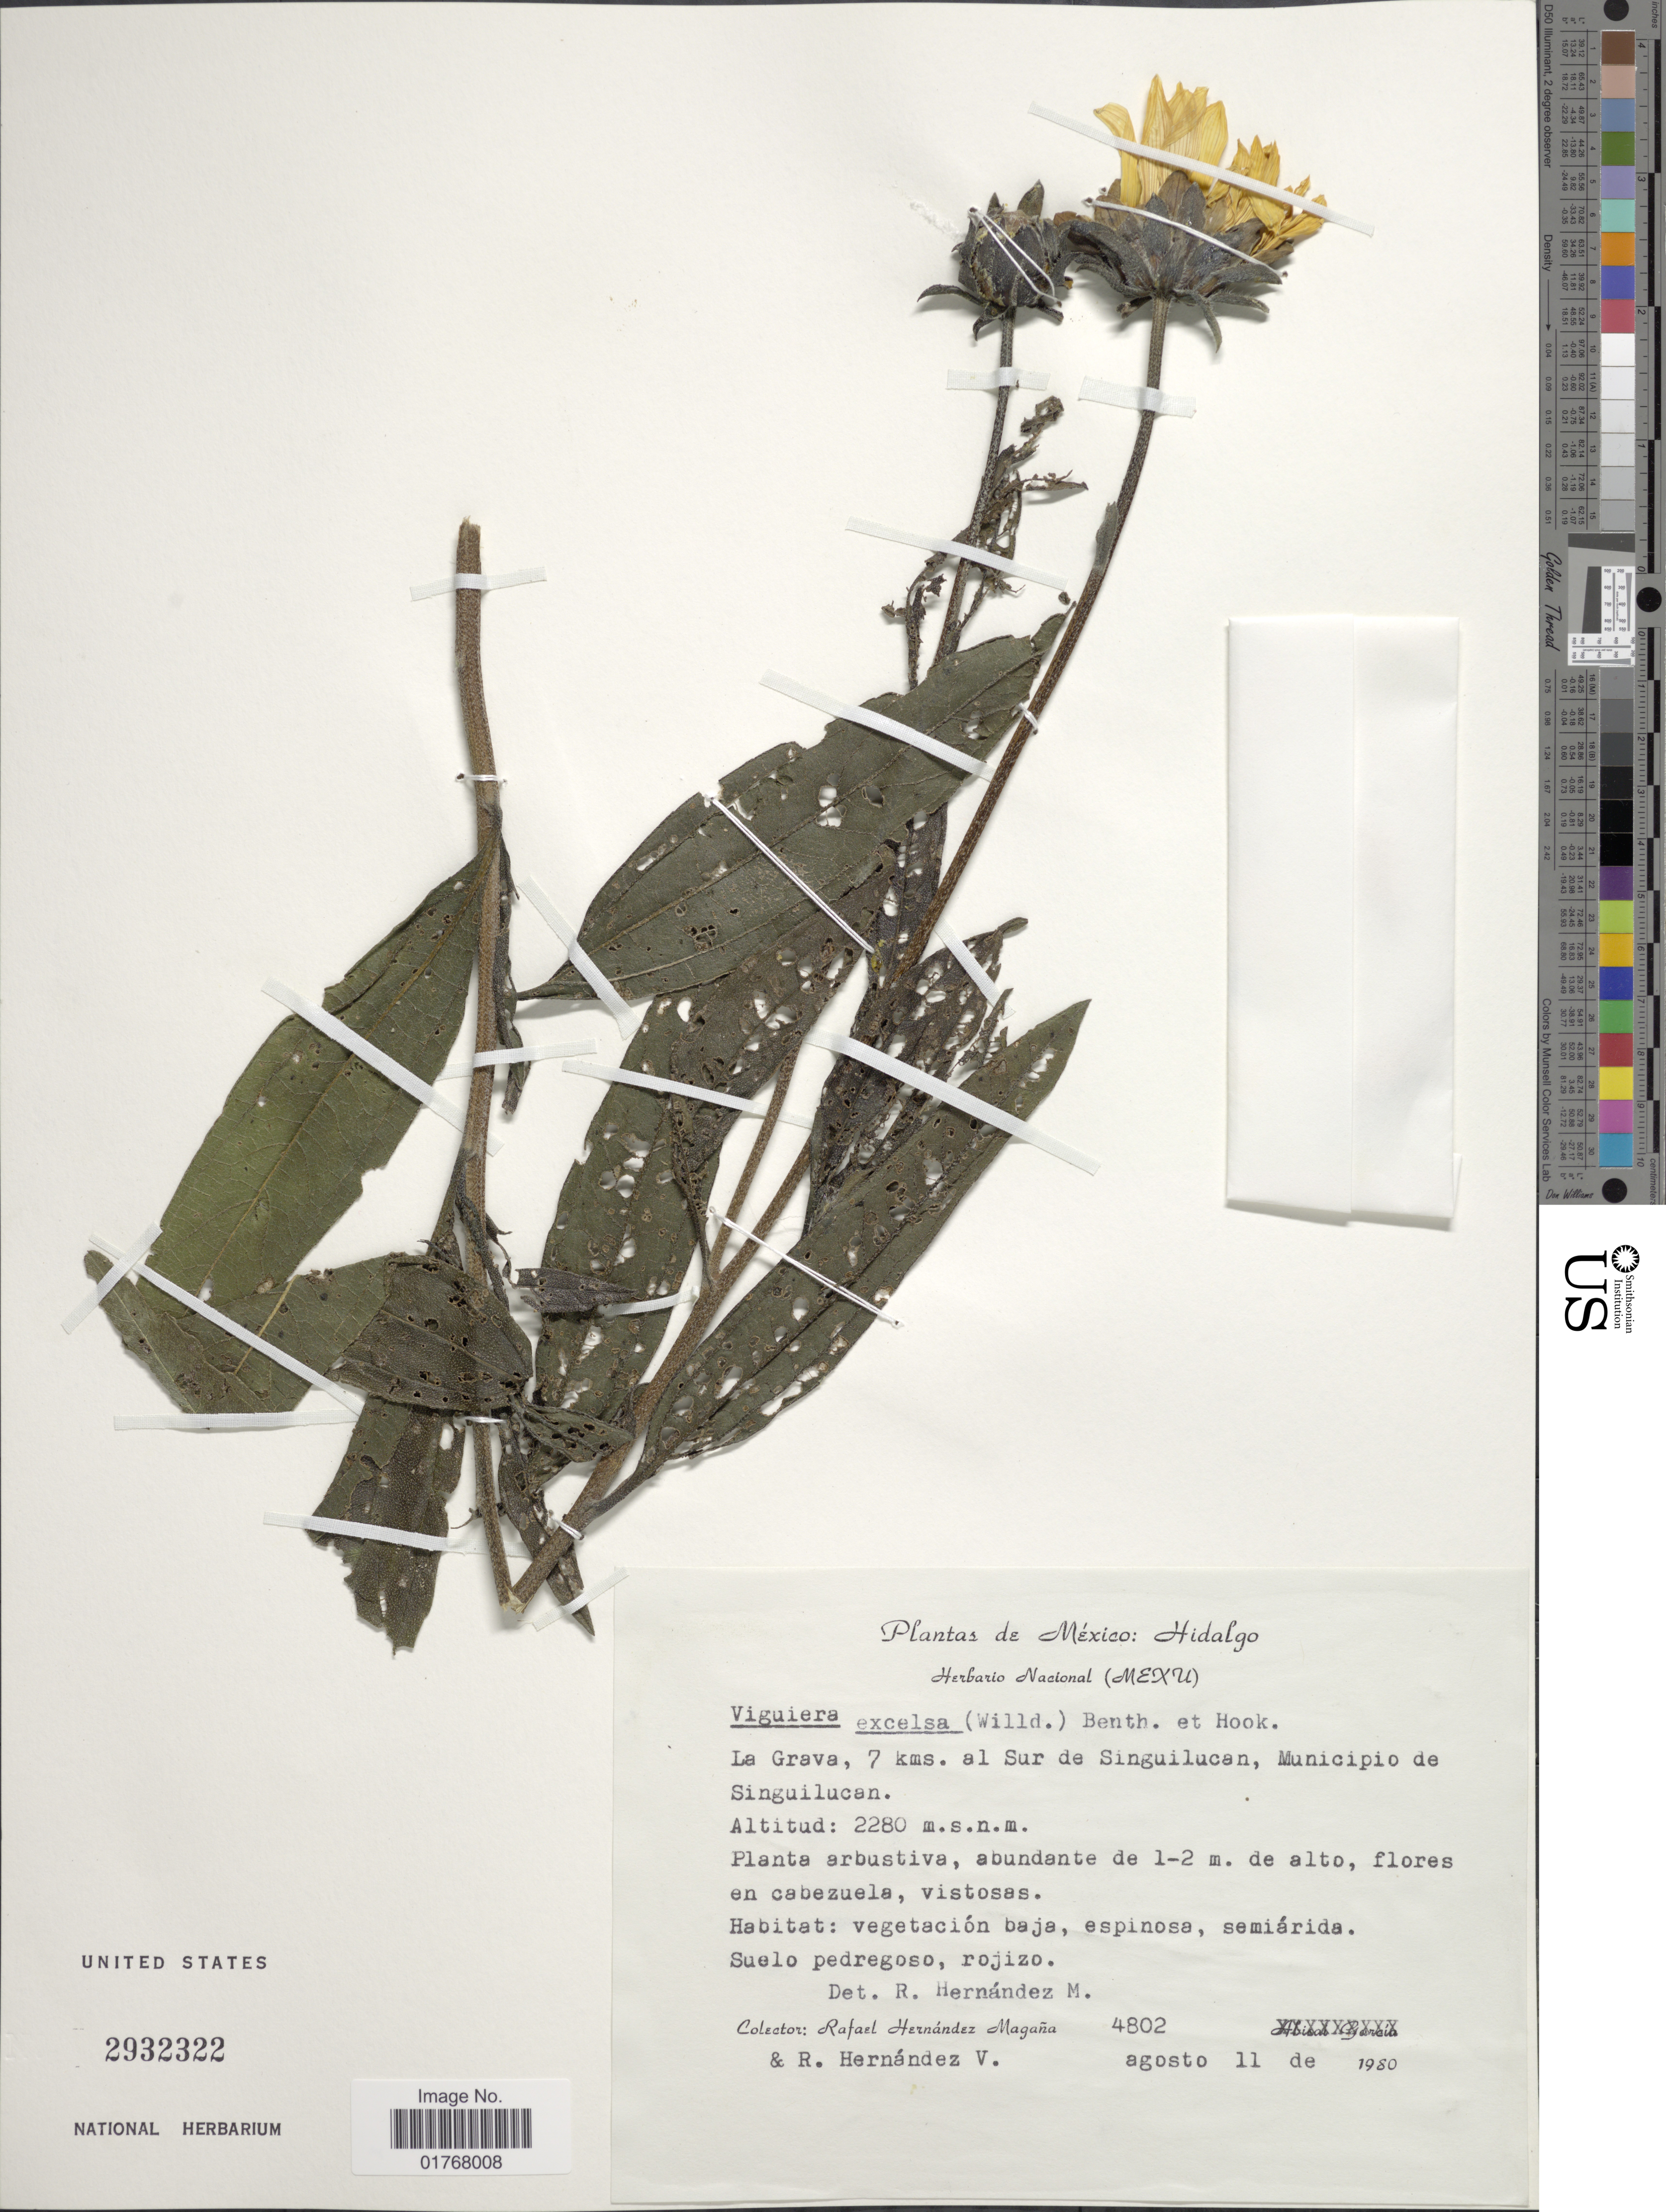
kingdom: Plantae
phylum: Tracheophyta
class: Magnoliopsida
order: Asterales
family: Asteraceae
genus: Viguiera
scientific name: Viguiera excelsa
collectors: R. Hernández-M. & R. Hernandez V.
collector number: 4802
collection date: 1980-08-11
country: Mexico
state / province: Hidalgo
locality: La Grava, 7 kms al Sur de Singuilucan, Municipio de Singuilucan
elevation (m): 2280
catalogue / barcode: US 2932322